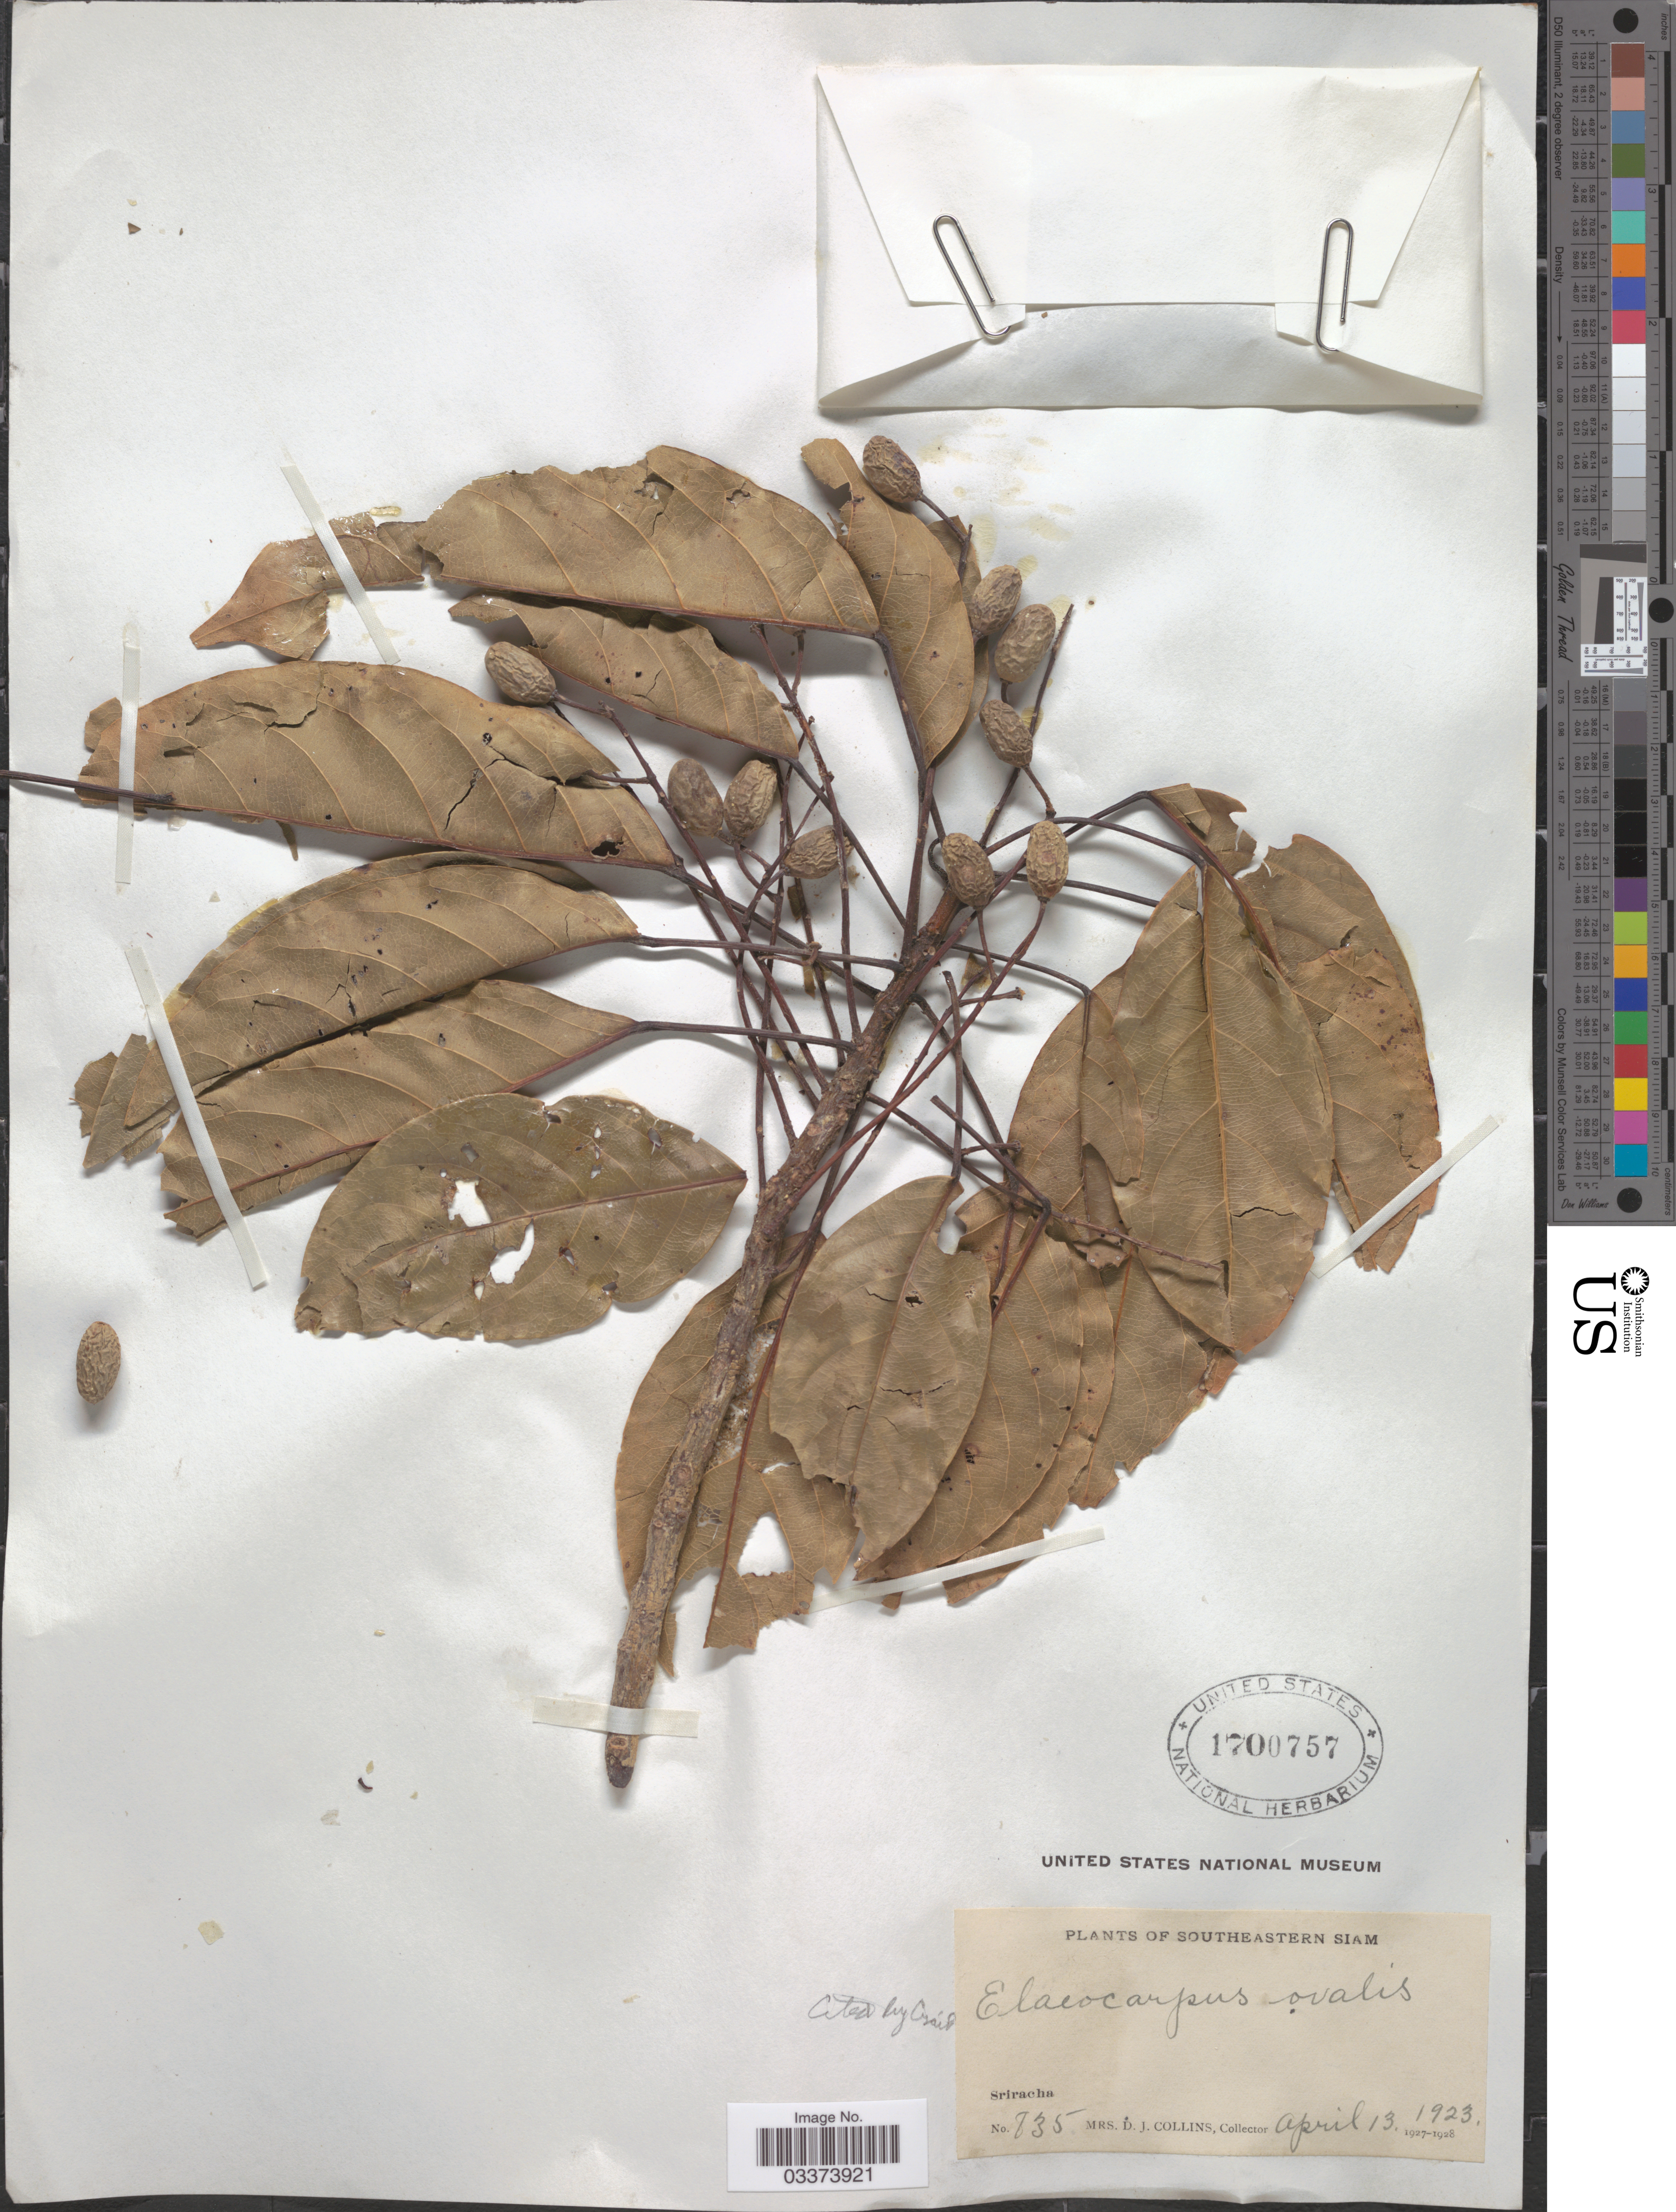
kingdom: Plantae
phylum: Tracheophyta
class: Magnoliopsida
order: Oxalidales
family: Elaeocarpaceae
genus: Elaeocarpus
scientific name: Elaeocarpus ovalis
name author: Miq.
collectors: Mrs. D. J. Collins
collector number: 835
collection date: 1923-04-13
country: Thailand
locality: Southeastern Siam. Sriracha.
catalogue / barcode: US 1700757